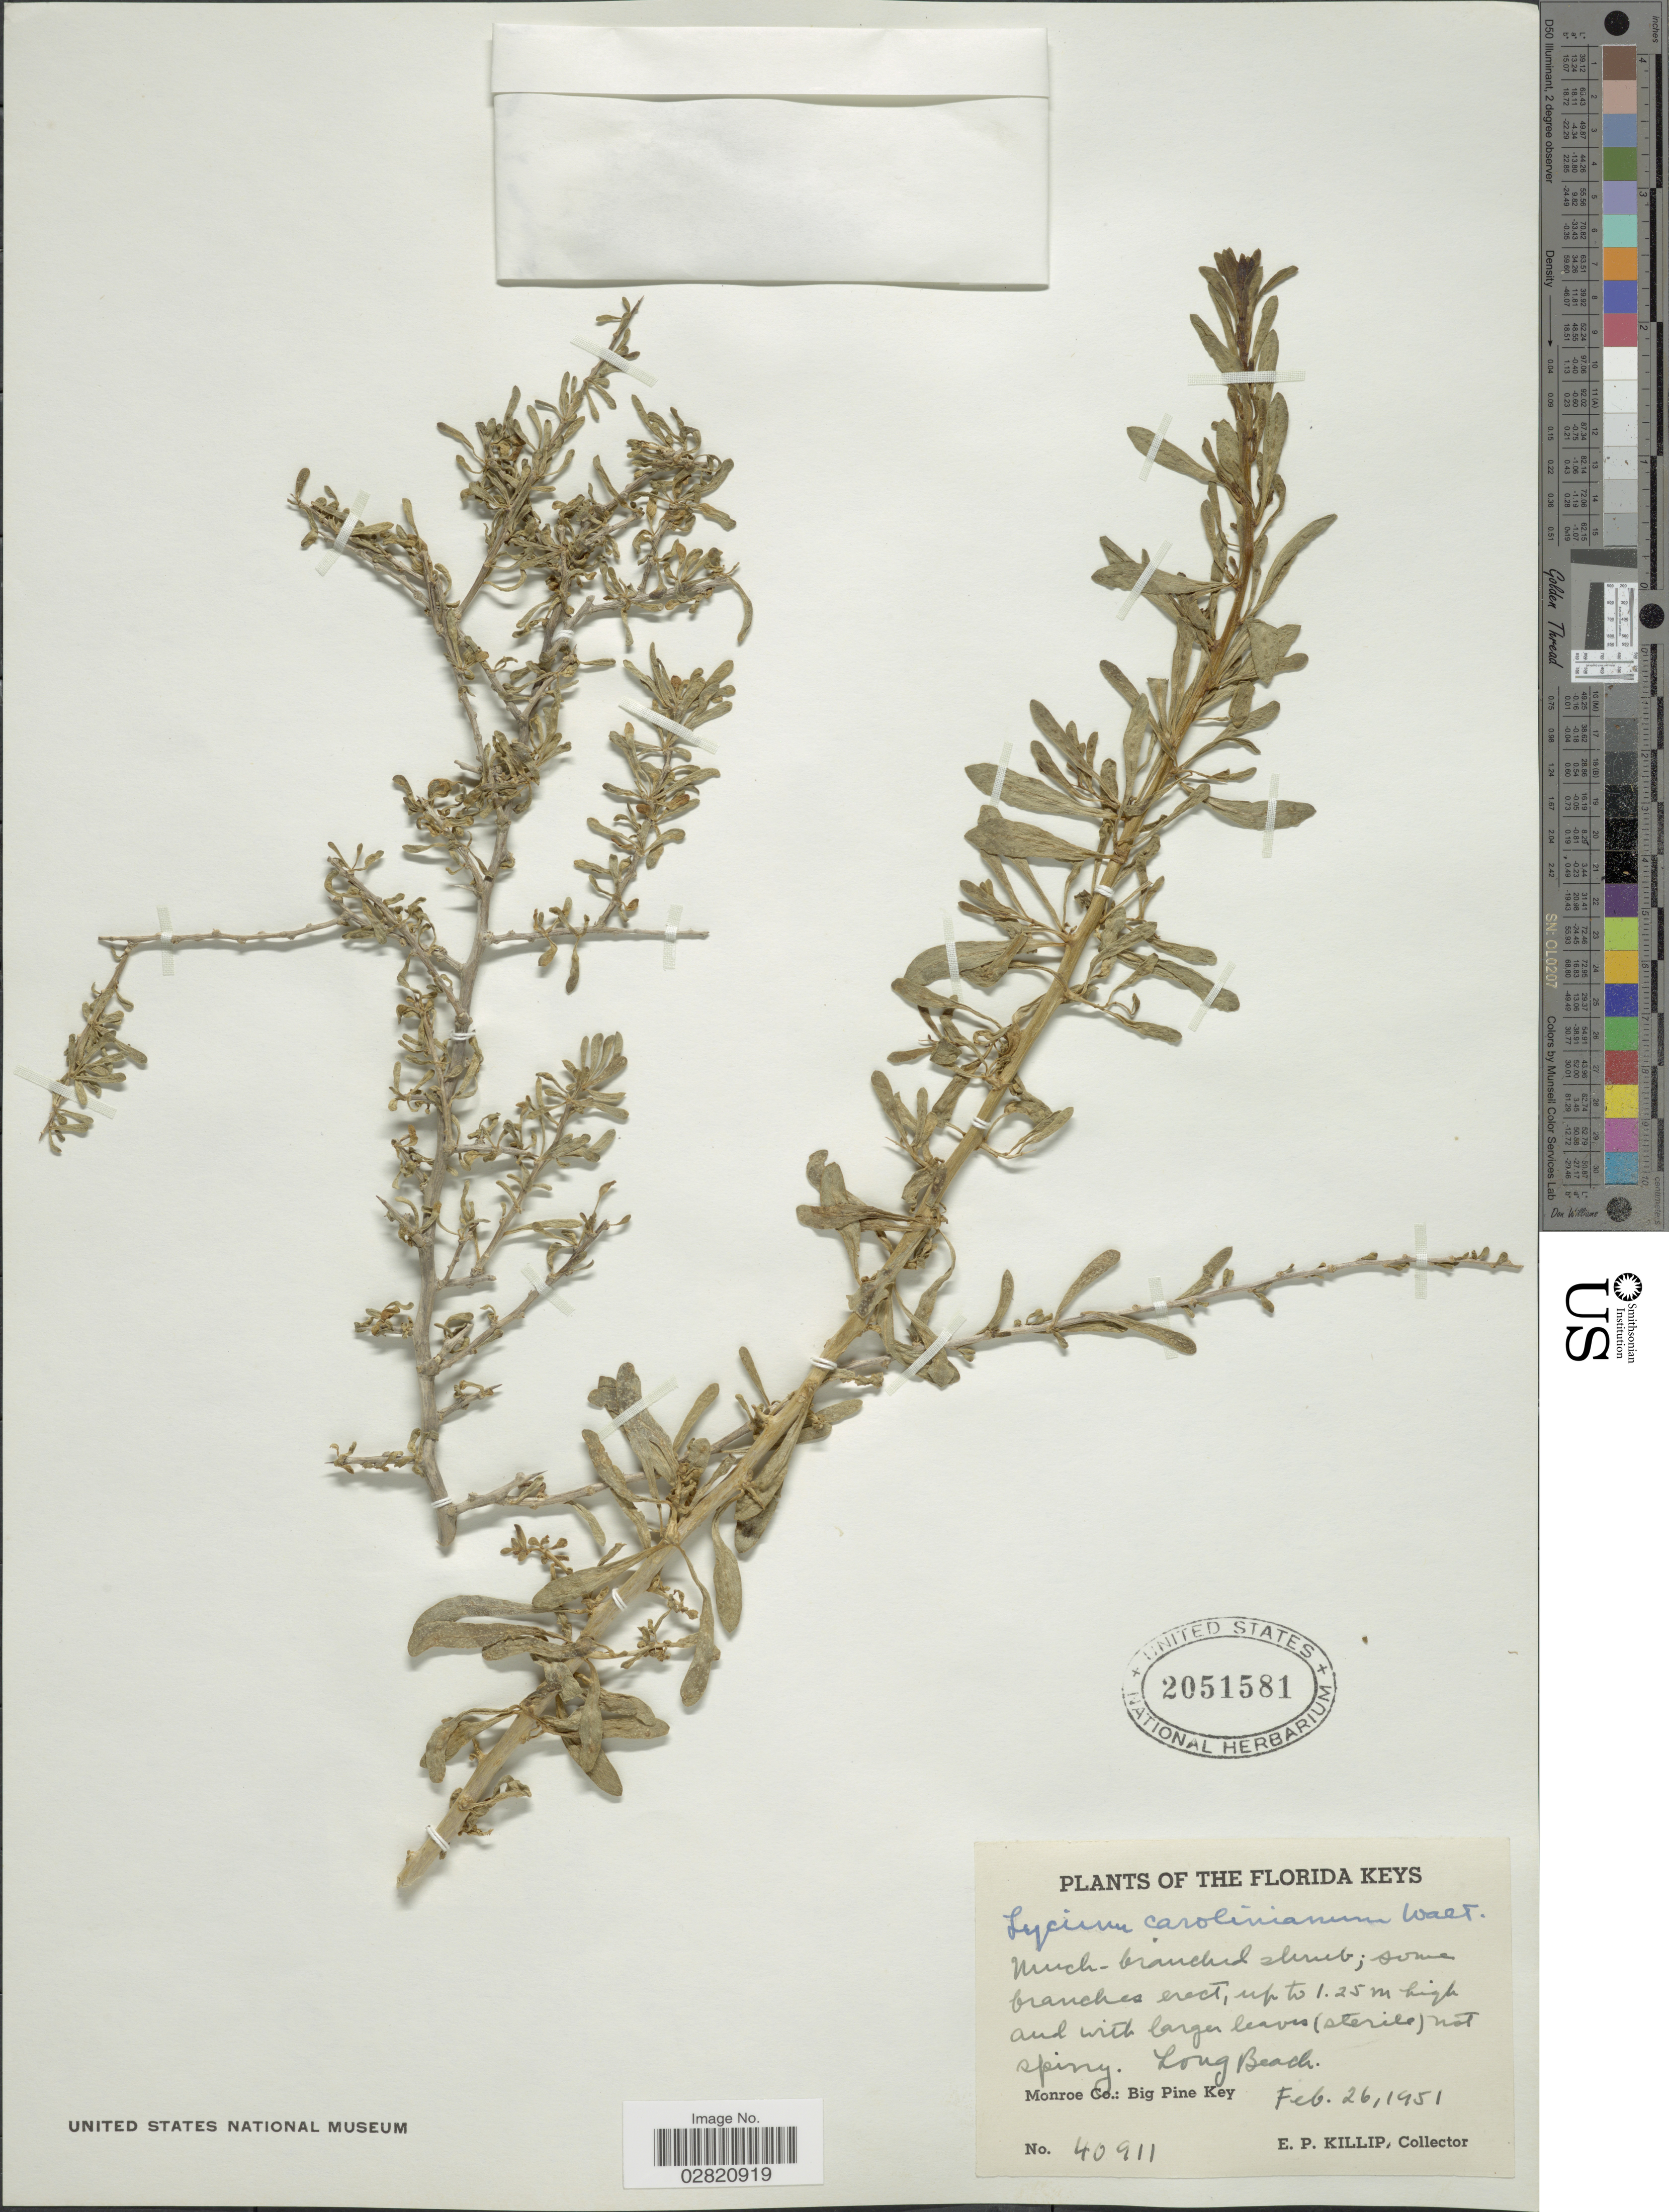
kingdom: Plantae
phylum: Tracheophyta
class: Magnoliopsida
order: Solanales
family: Solanaceae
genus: Lycium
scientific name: Lycium carolinianum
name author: Walter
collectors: E. P. Killip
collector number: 40911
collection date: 1951-02-26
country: United States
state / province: Florida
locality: The Florida Keys, Long Beach, Monroe Co.: Big Pine Key.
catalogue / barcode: US 2051581